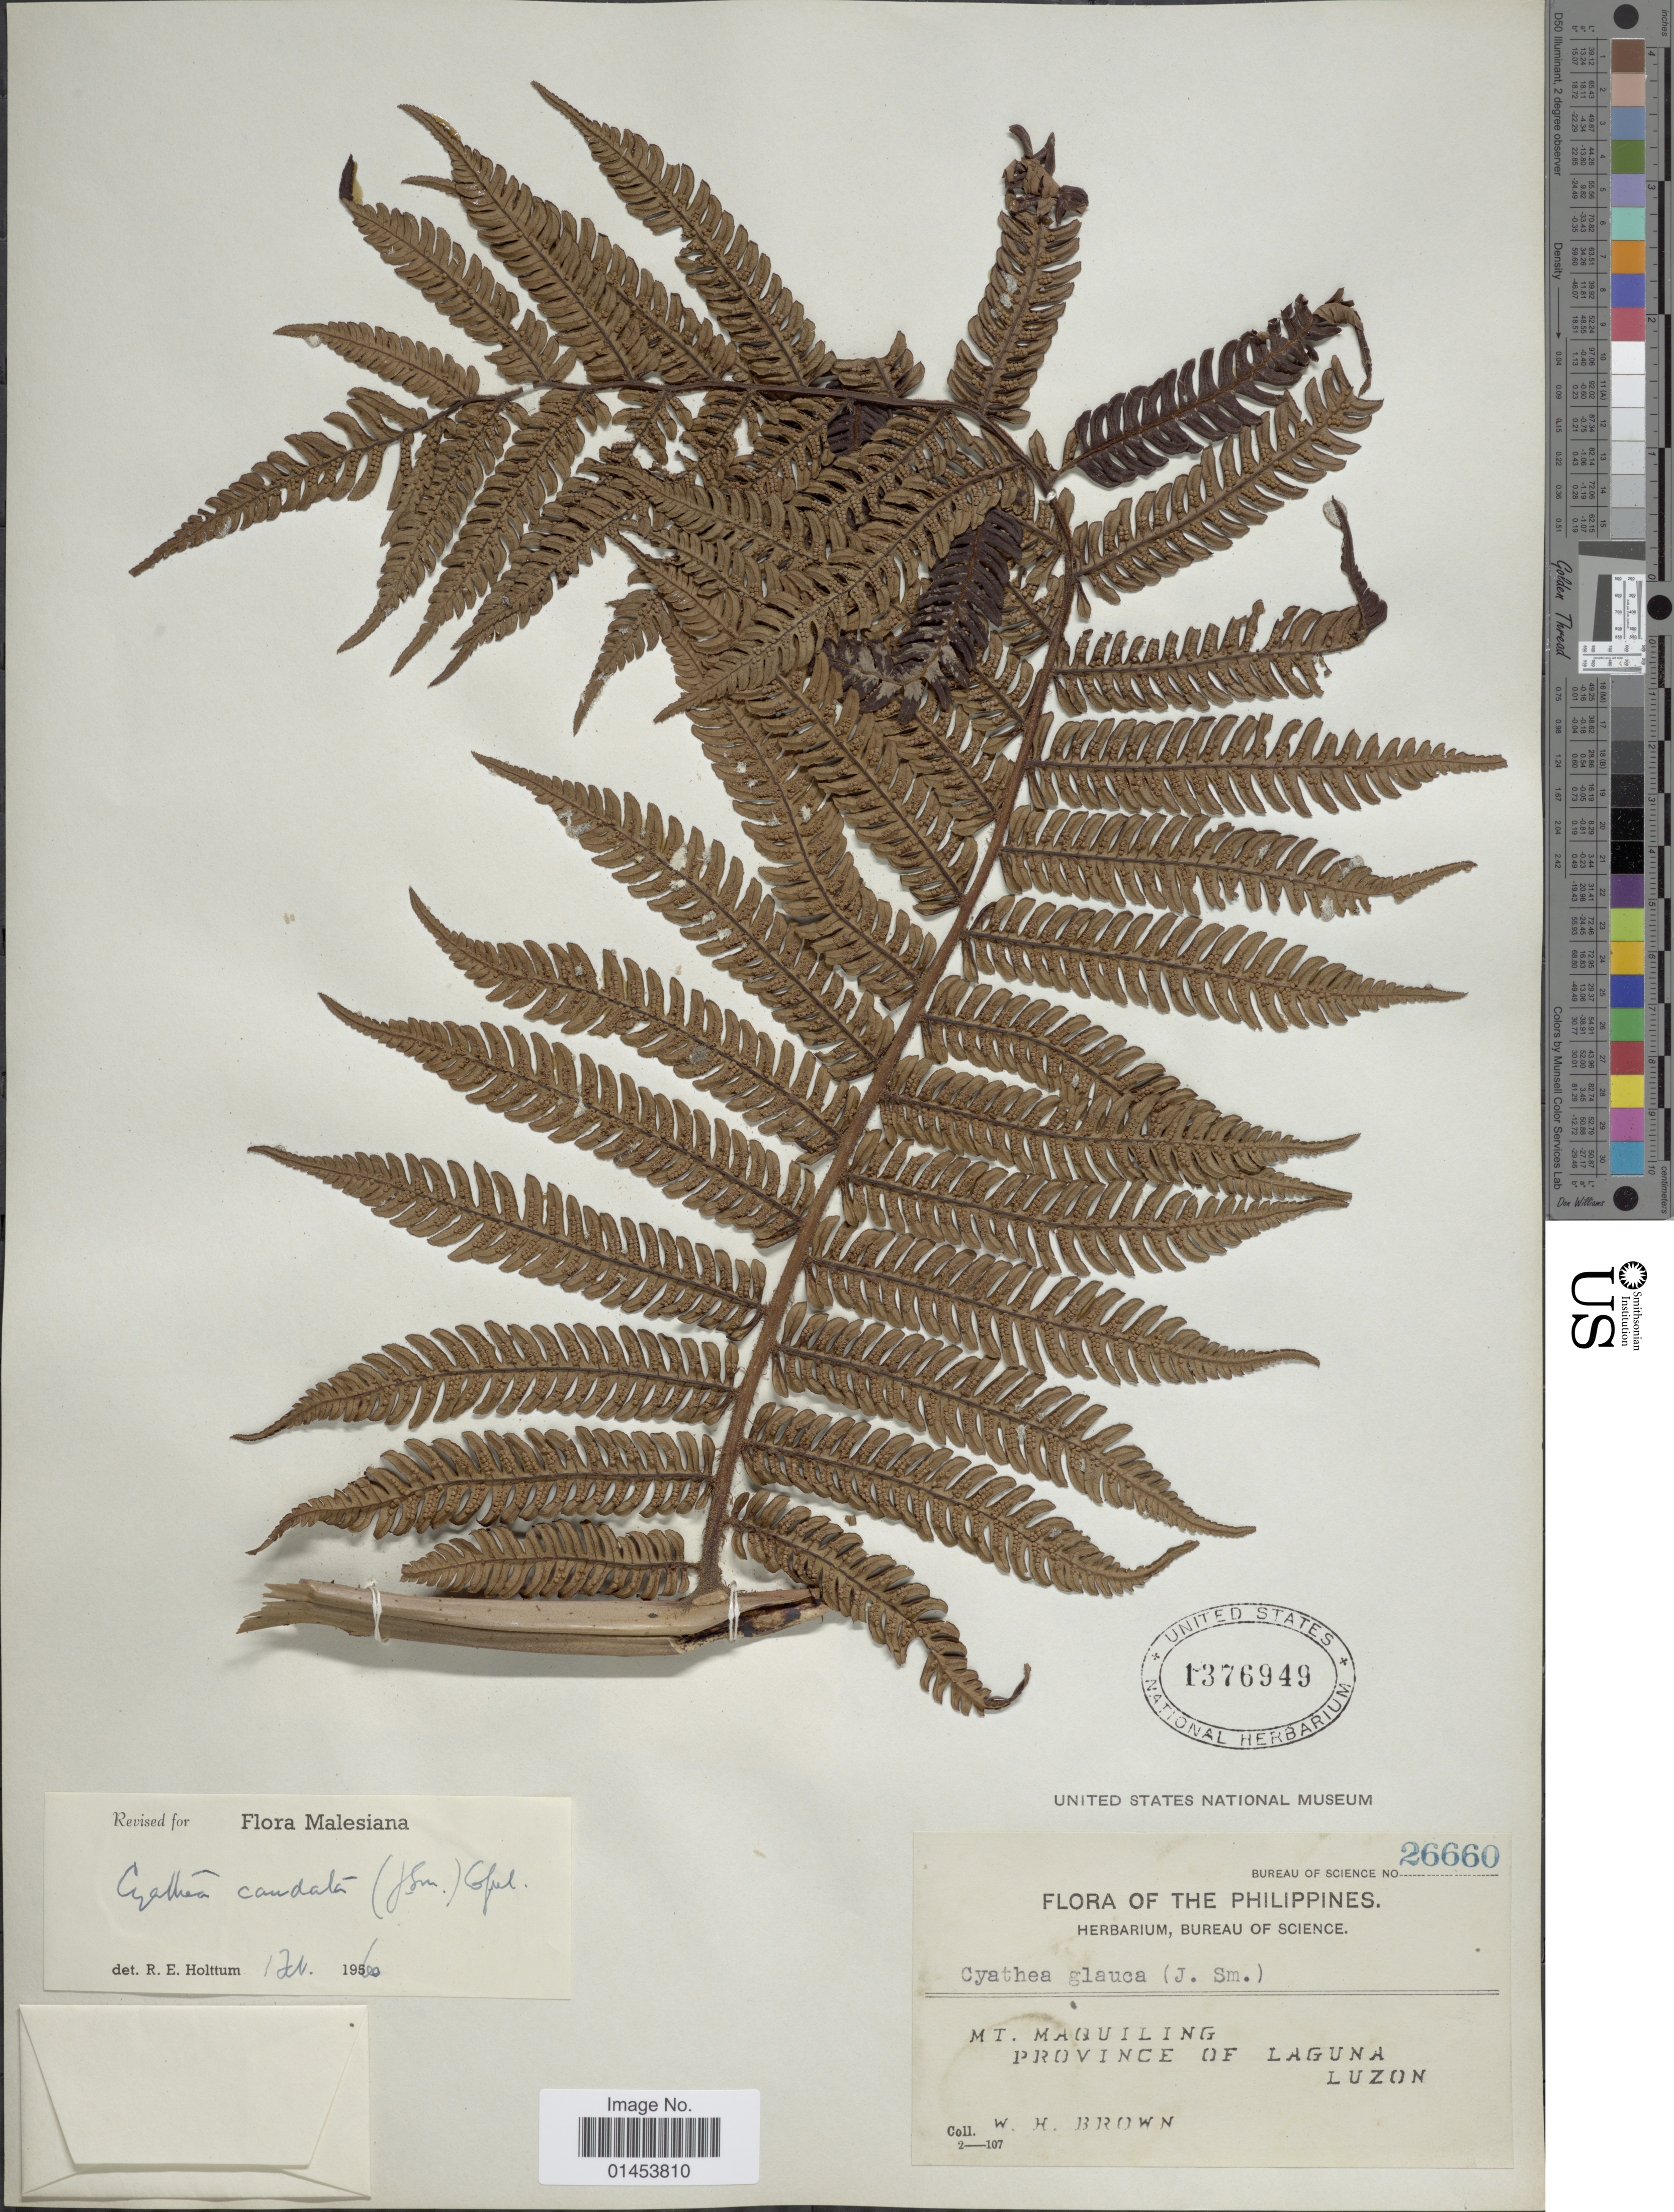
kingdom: Plantae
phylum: Tracheophyta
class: Polypodiopsida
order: Cyatheales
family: Cyatheaceae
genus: Cyathea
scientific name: Cyathea caudata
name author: (Hook.) Copel.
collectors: W. H. Brown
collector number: Bureau of Science 26660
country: Philippines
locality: Mt. Maquiling, province of Laguna Luzon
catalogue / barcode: US 1376949